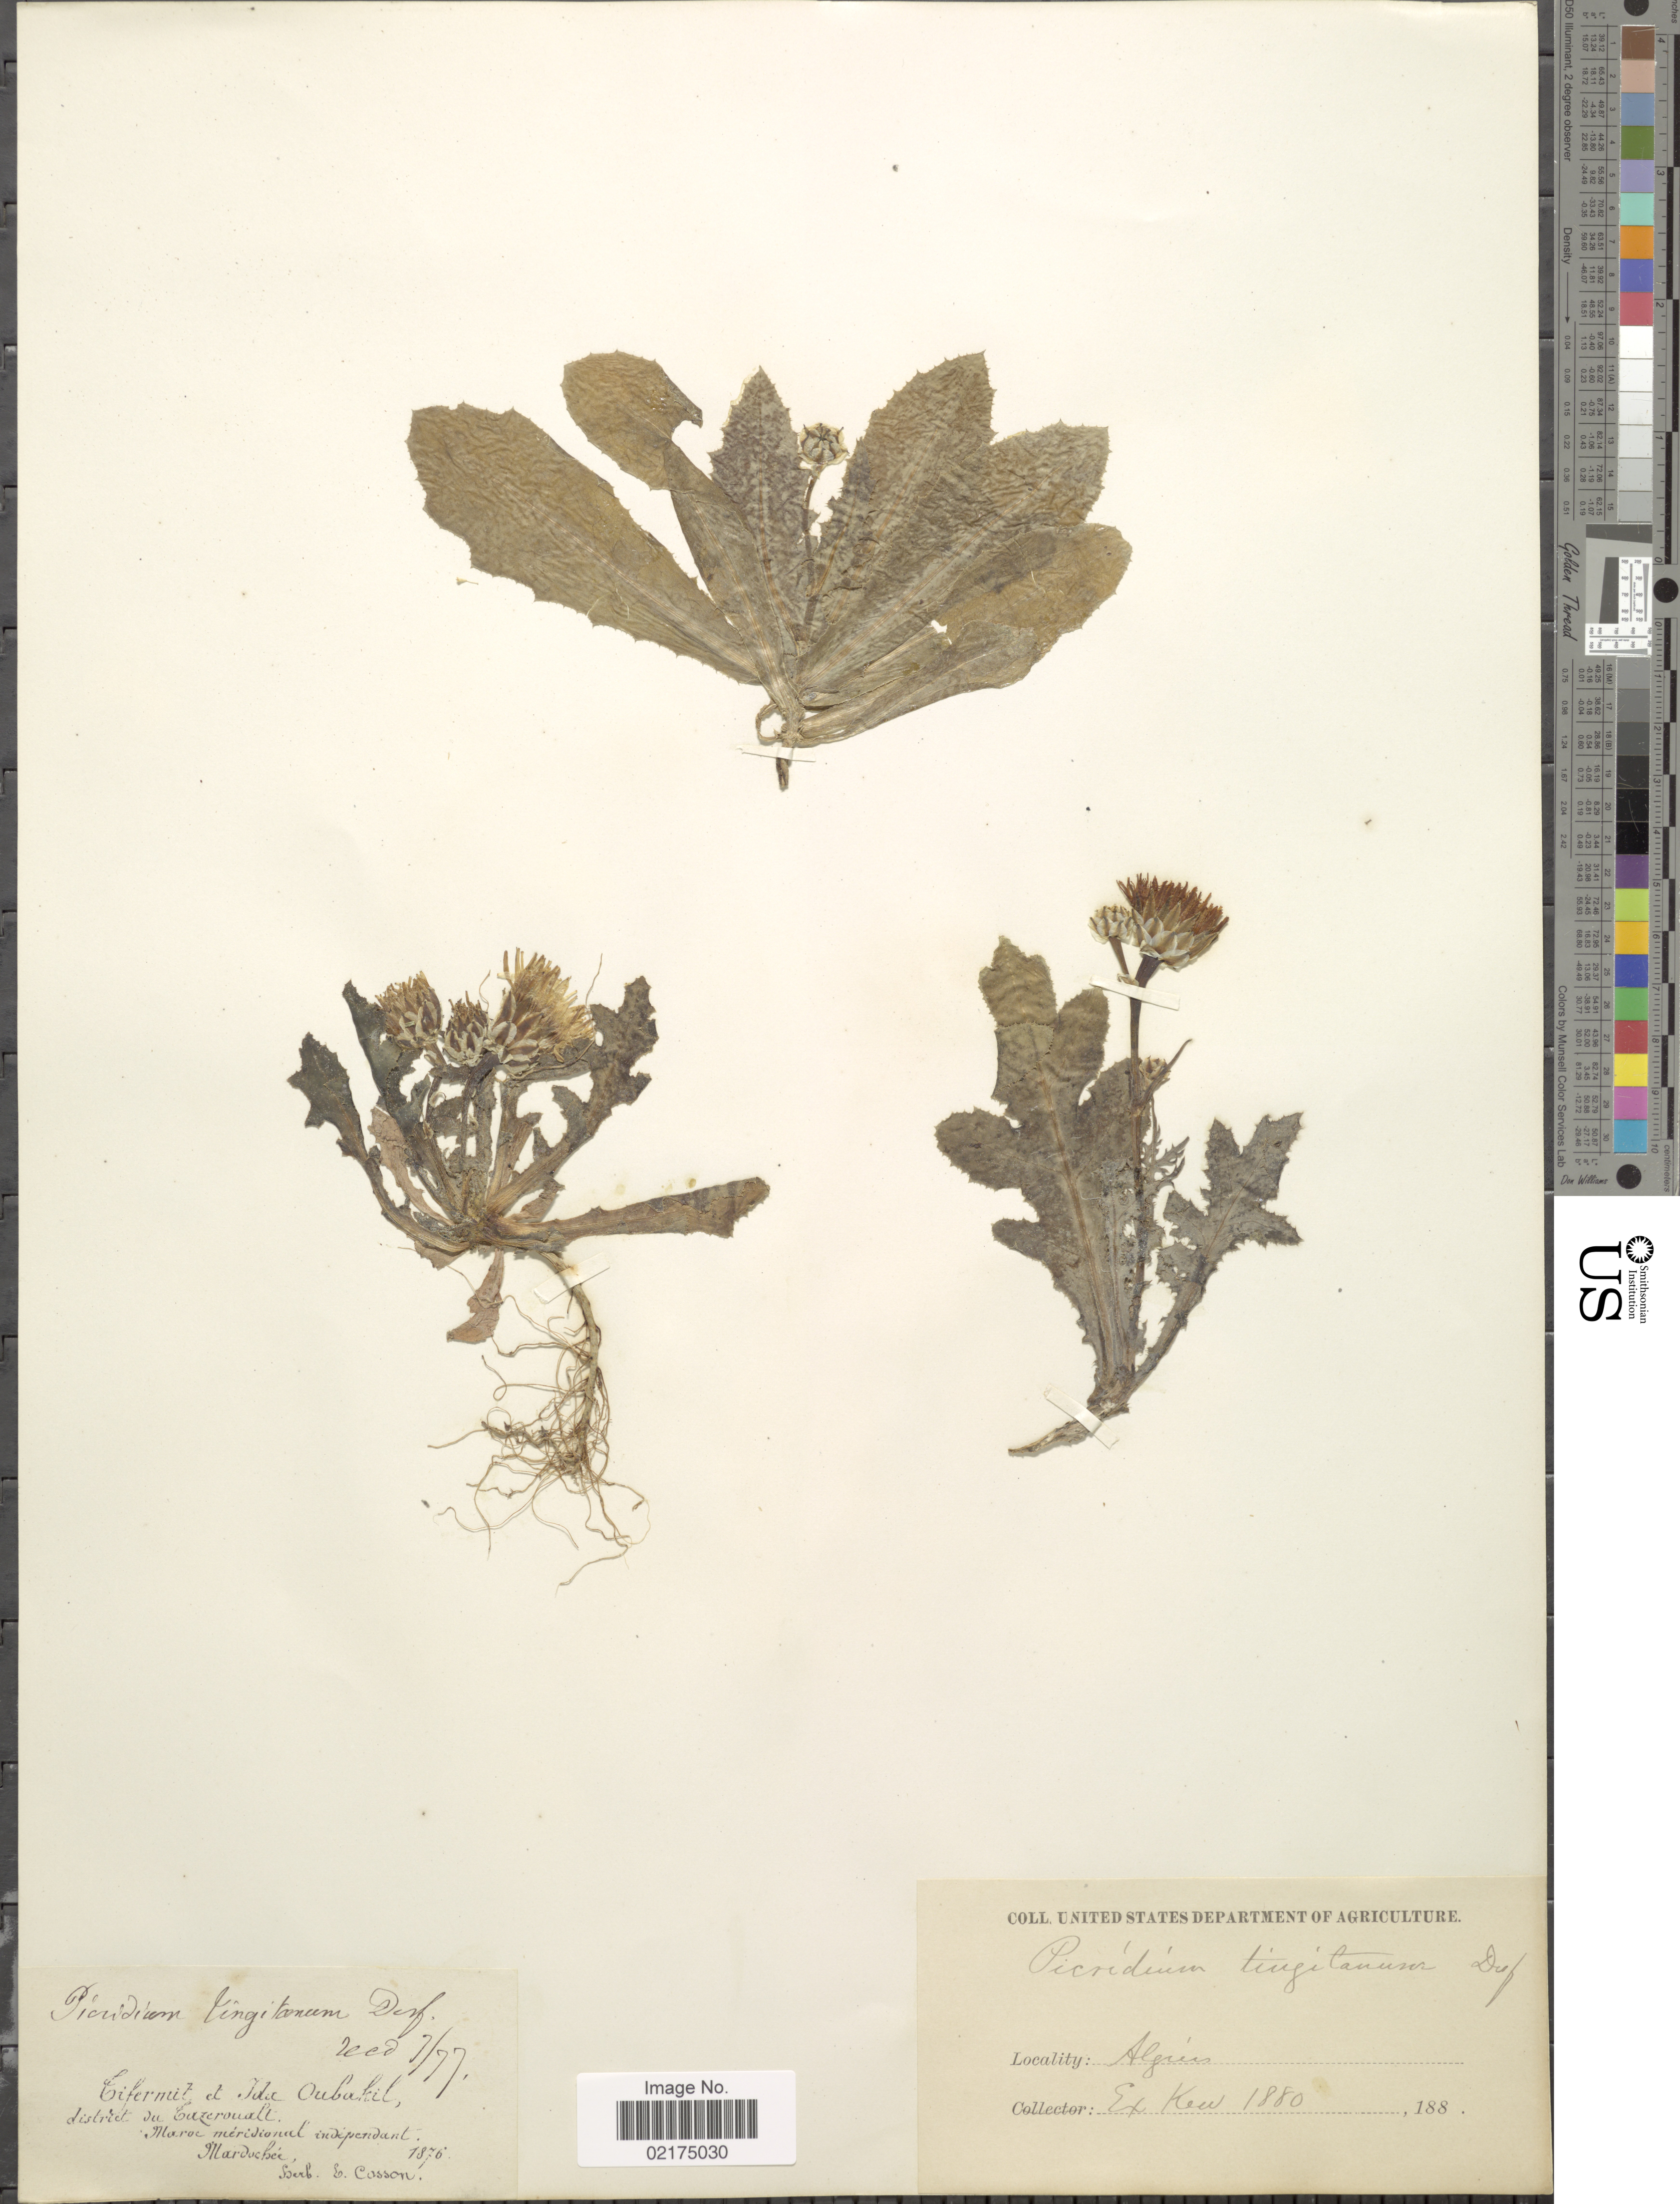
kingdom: Plantae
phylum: Tracheophyta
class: Magnoliopsida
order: Asterales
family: Asteraceae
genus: Reichardia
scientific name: Reichardia tingitana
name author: (L.) Roth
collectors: Mardochee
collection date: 1876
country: Morocco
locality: Eifermit et Ider Oubahil, district du Eazeroualt, Maroc meridional independant